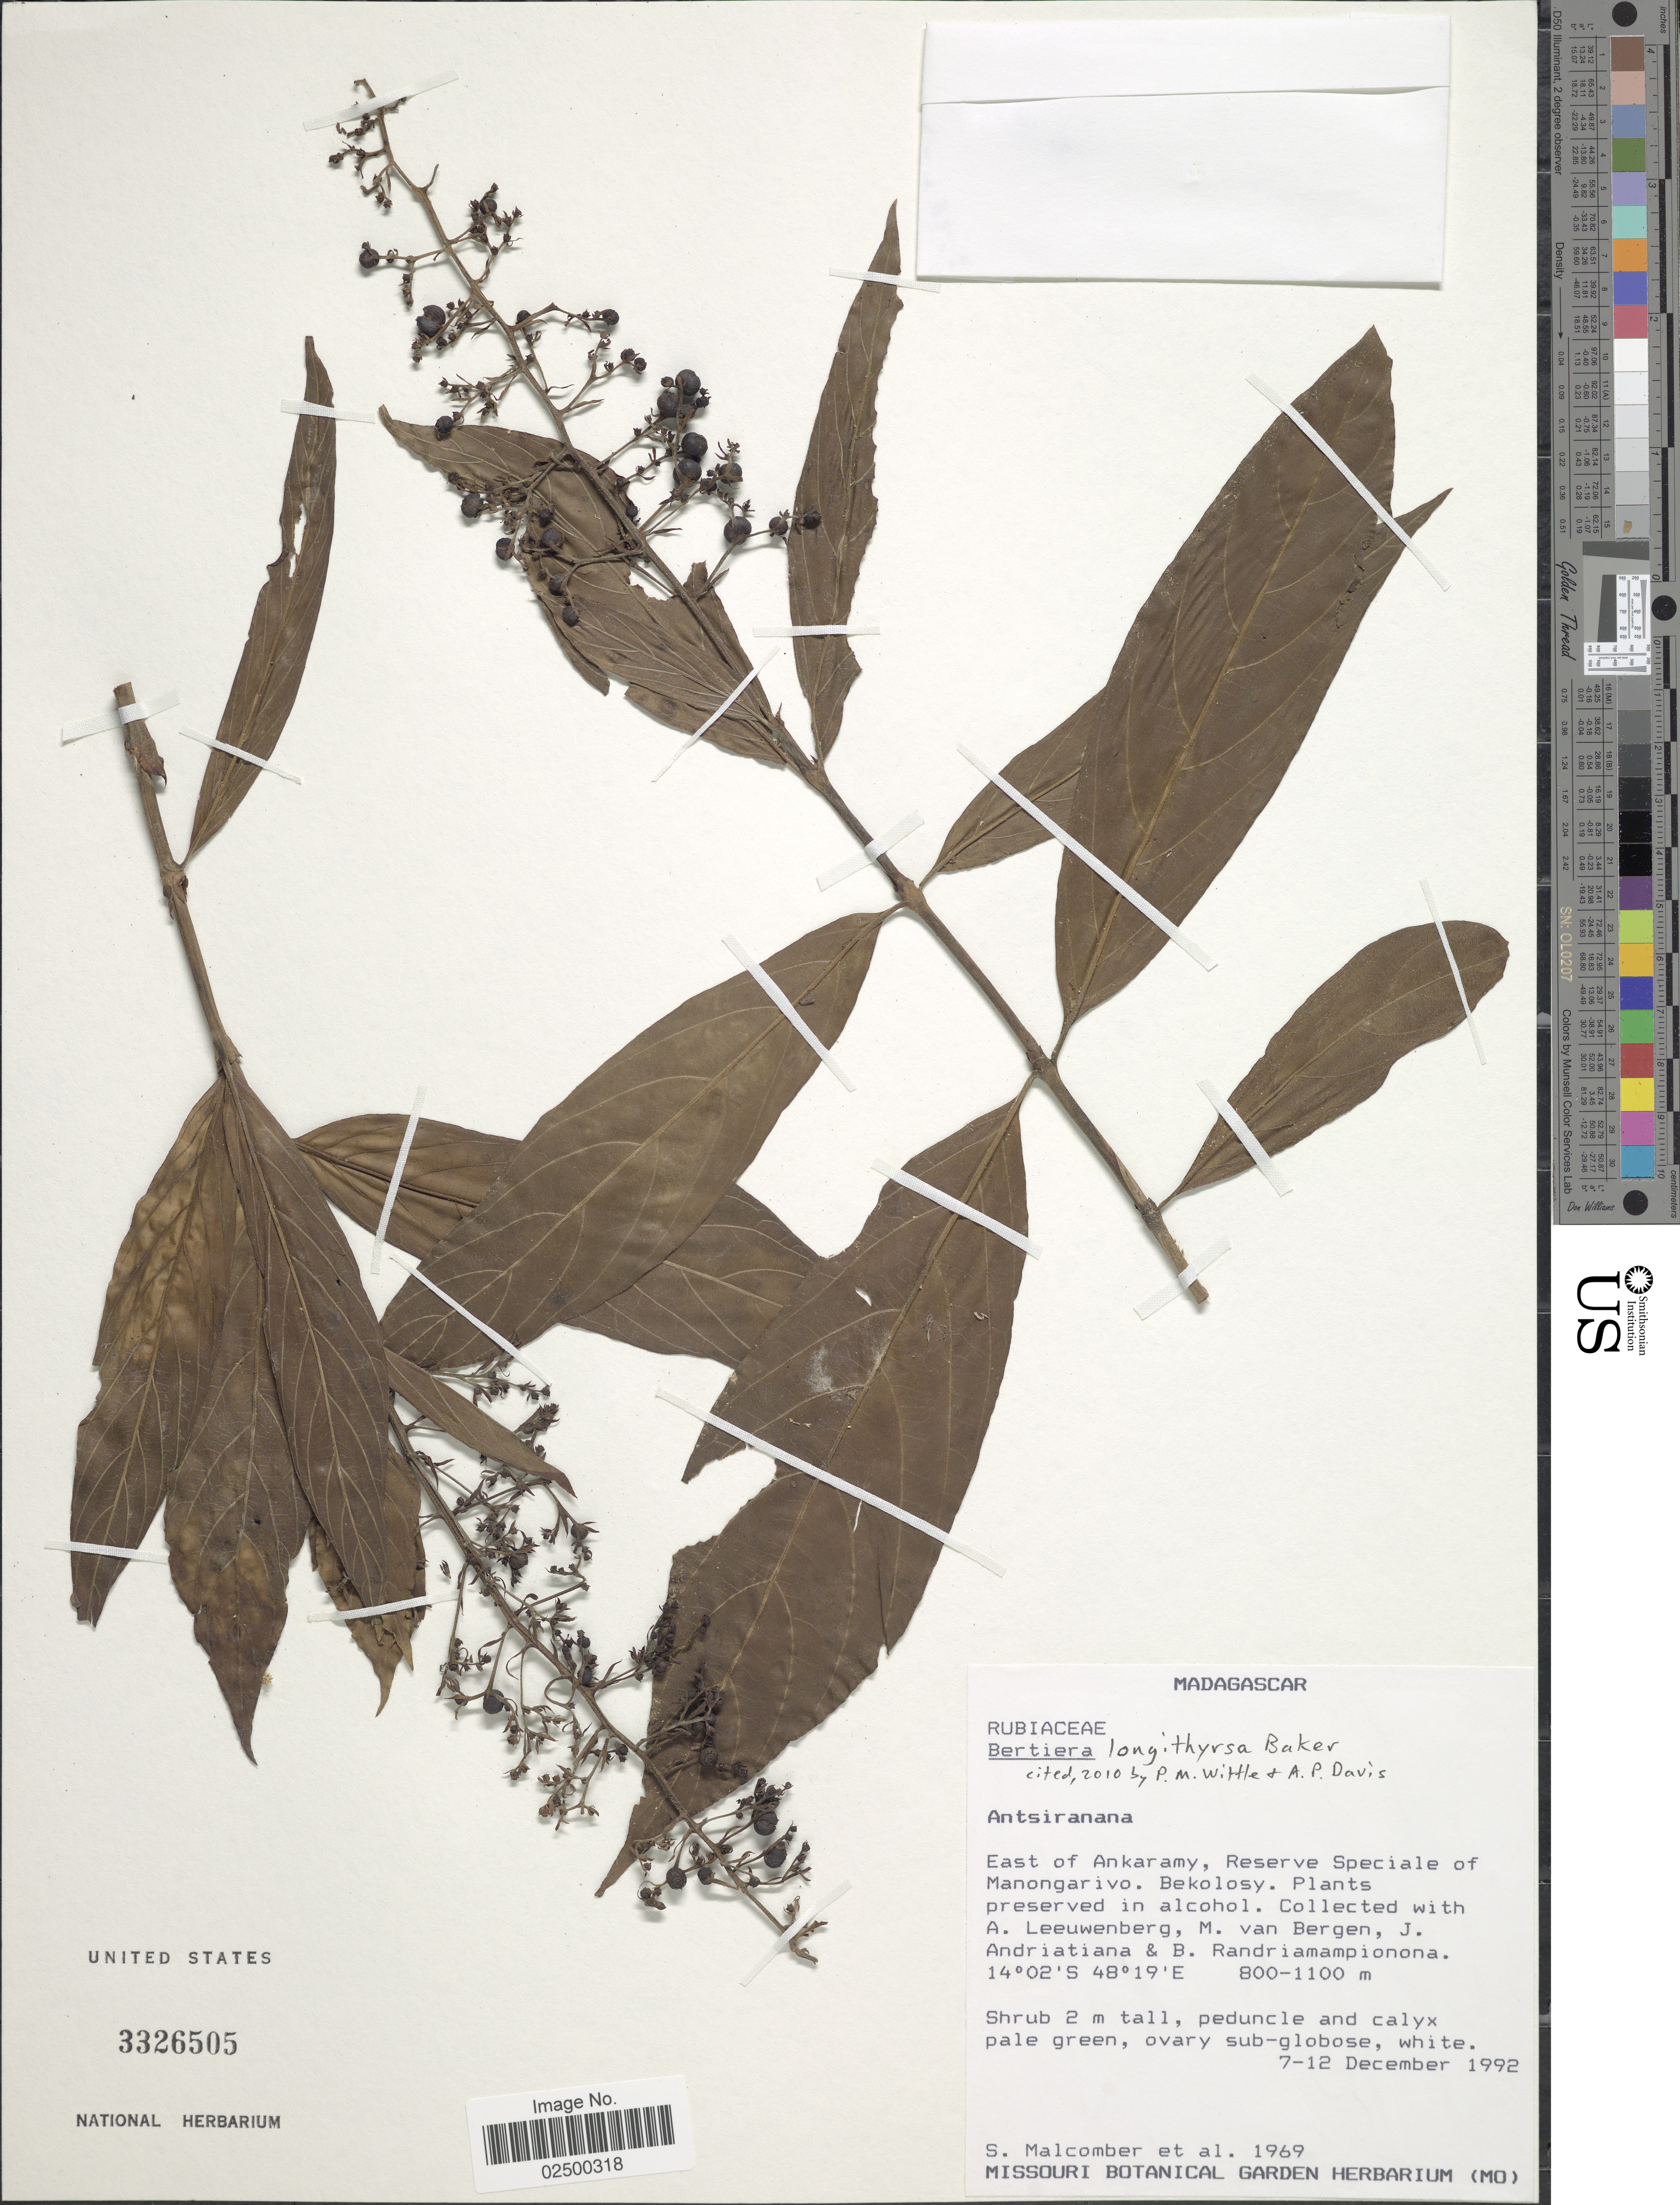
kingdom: Plantae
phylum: Tracheophyta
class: Magnoliopsida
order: Gentianales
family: Rubiaceae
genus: Bertiera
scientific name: Bertiera longithyrsa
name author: Baker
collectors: S. T. Malcomber, A. Leeuwenberg, M. van Bergen, J. Andriatiana & B. Randriamampionona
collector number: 1969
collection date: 1992-12-07/1992-12-12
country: Madagascar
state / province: Diana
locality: East of Ankaramy, Reserve Speciale of Manongarivo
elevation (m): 800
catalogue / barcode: US 3326505